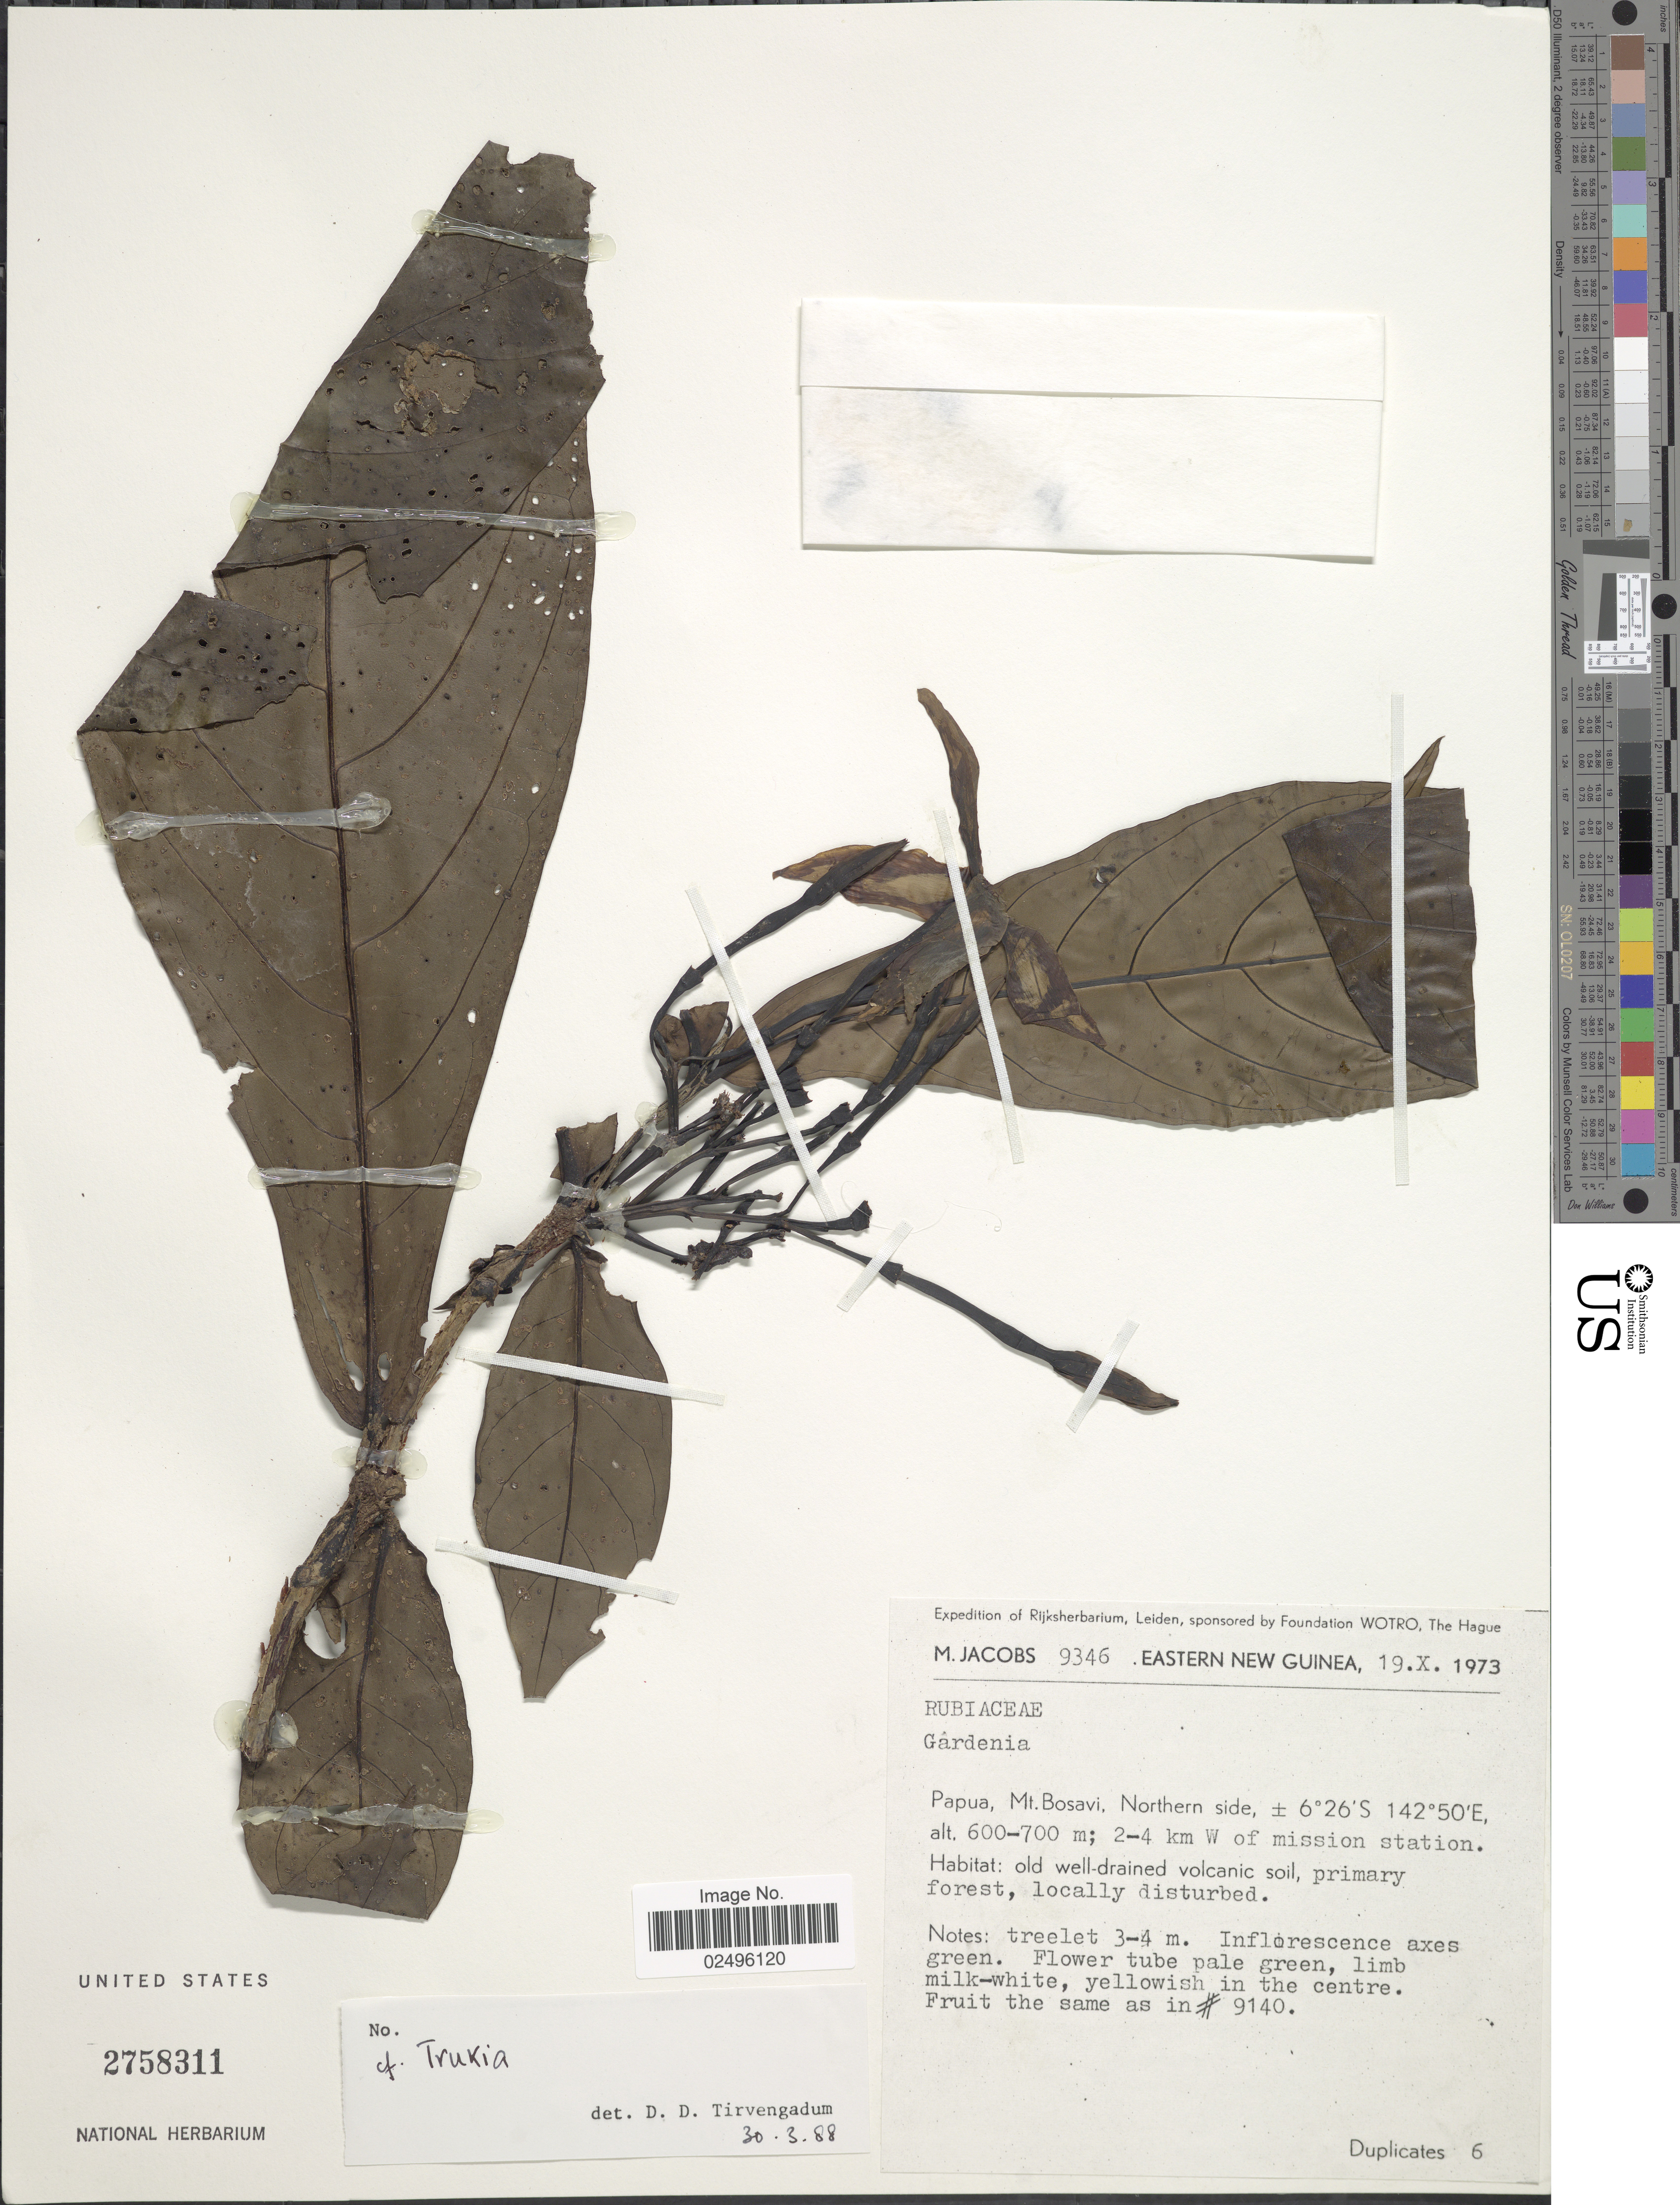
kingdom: Plantae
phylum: Tracheophyta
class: Magnoliopsida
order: Gentianales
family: Rubiaceae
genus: Trukia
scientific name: Trukia sp.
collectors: M. Jacobs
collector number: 9346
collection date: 1973-10-19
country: Papua New Guinea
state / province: Northern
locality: Eastern New Guinea, Mt Bosavi, Northern side; 2-4 km W of mission station, old well-drained volcanic soil, primary forest, locally disturbed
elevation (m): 600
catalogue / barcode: US 2758311